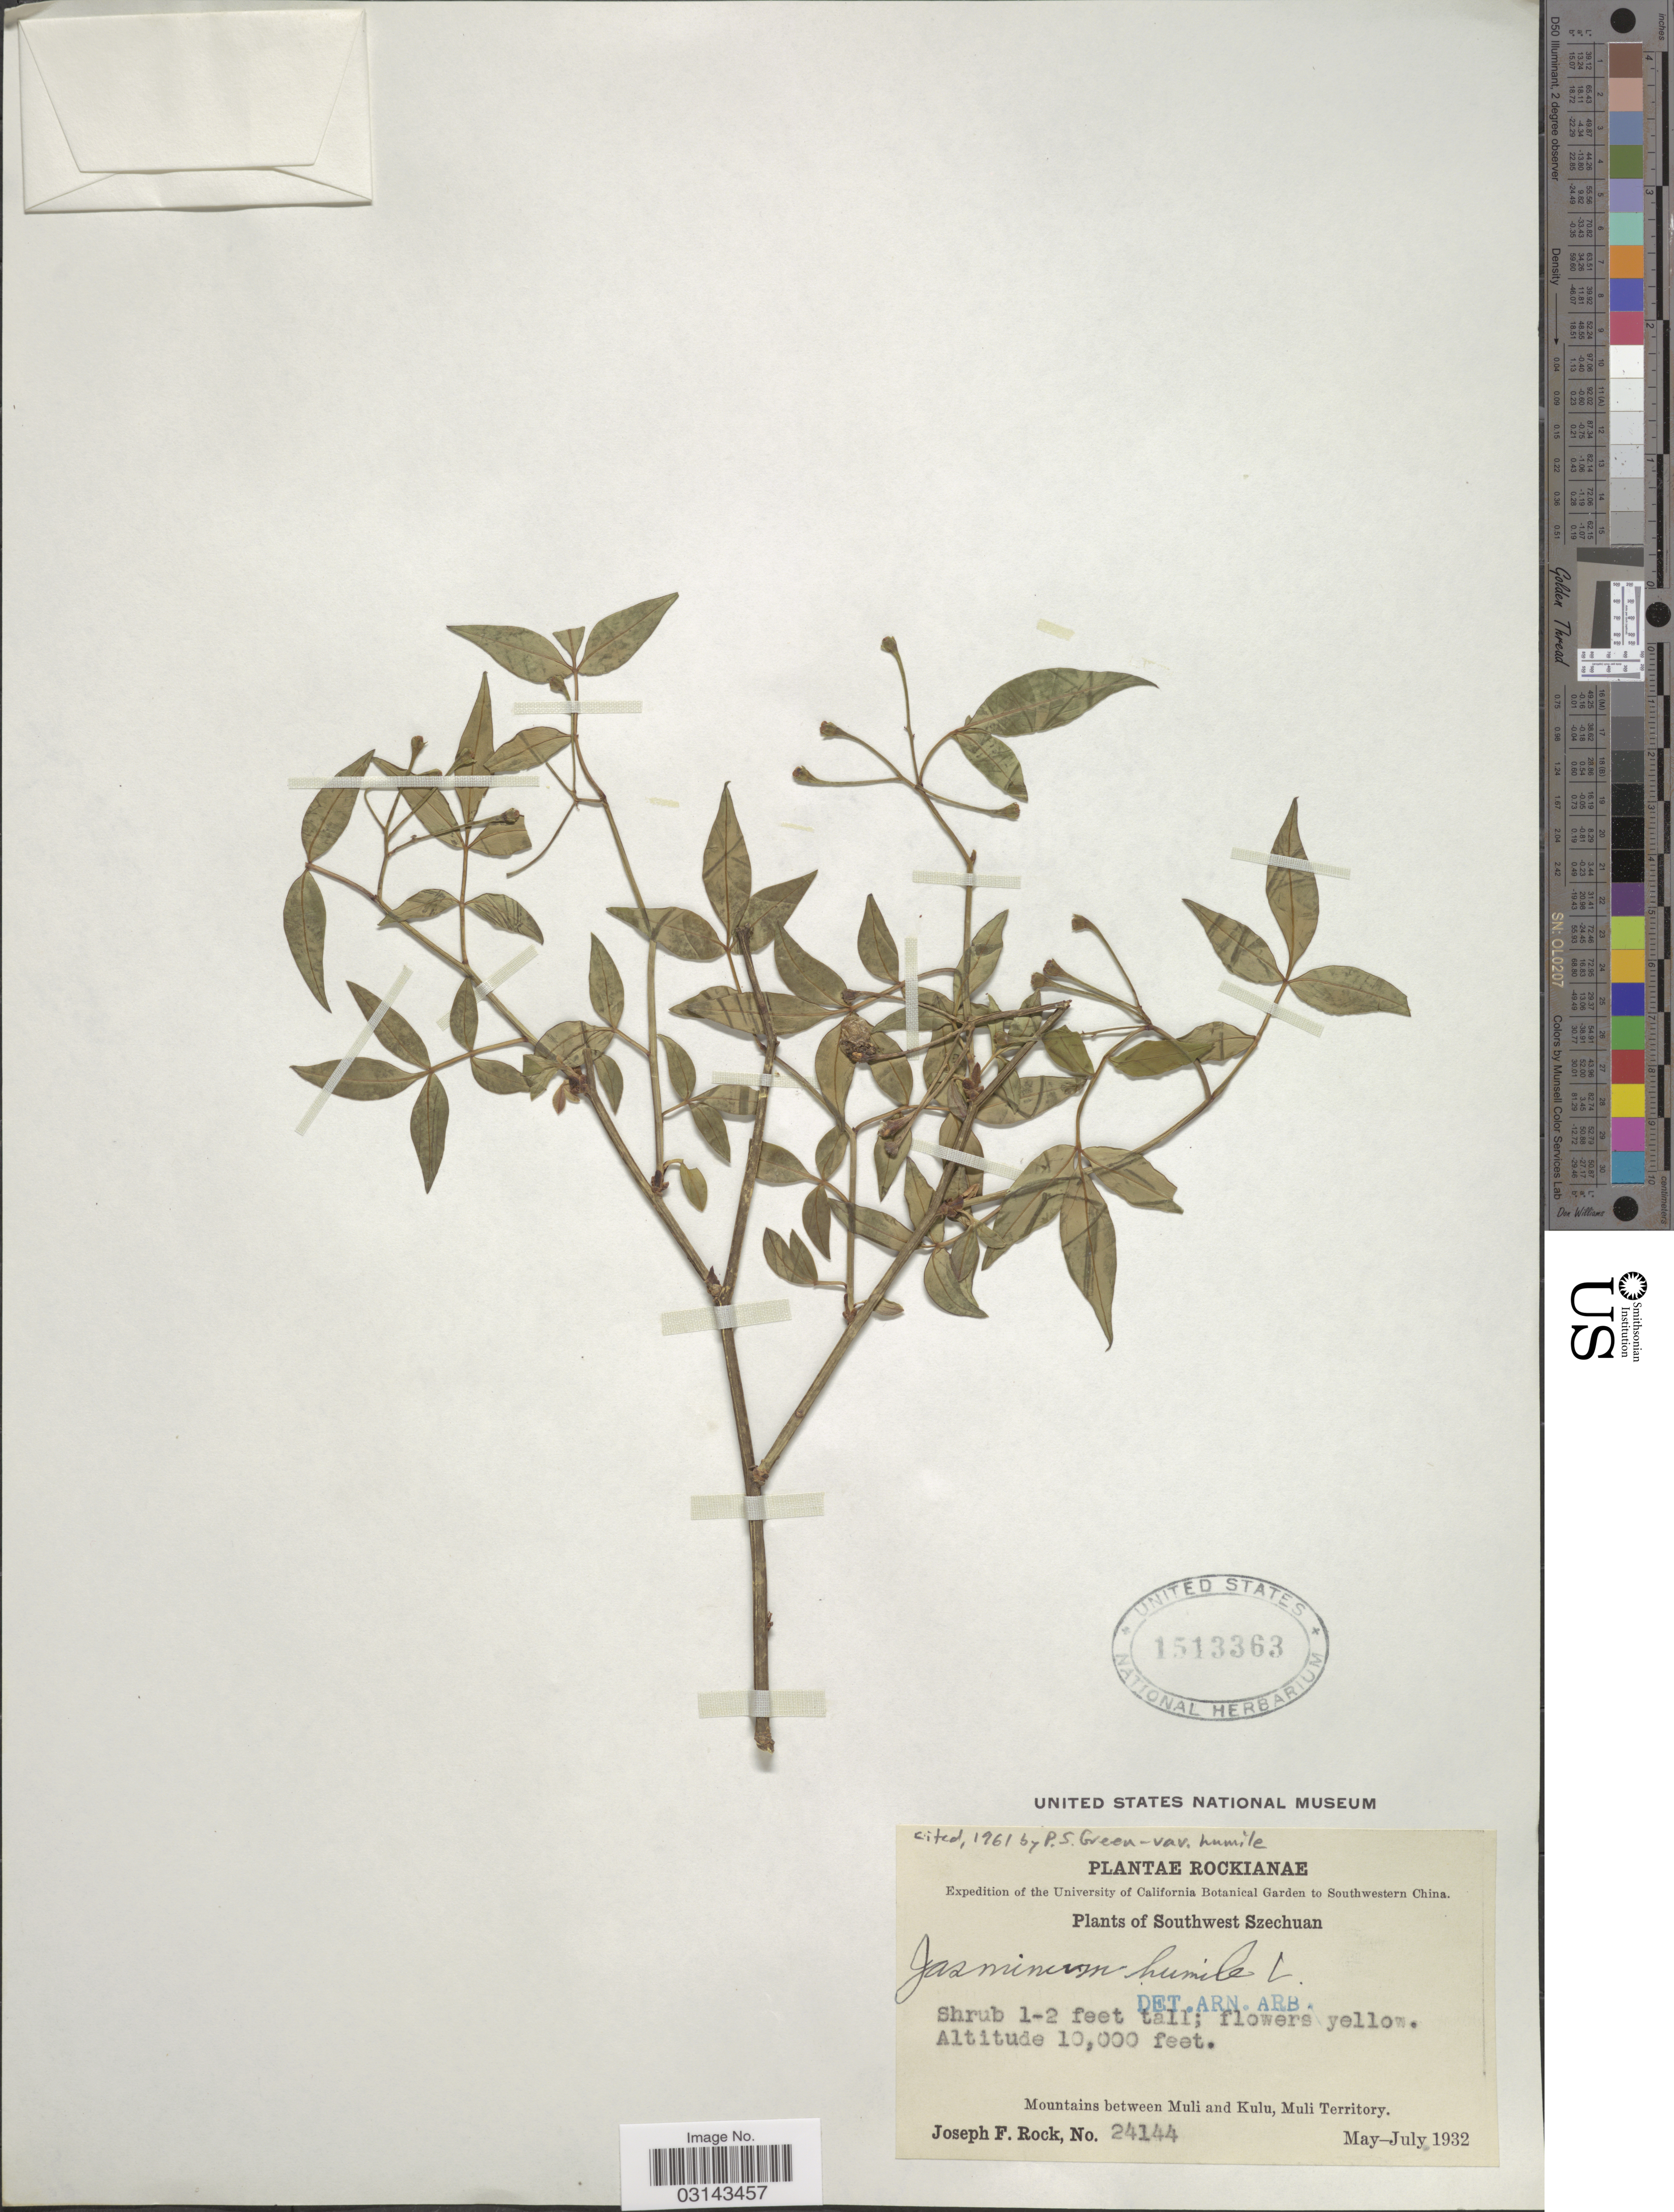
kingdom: Plantae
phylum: Tracheophyta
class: Magnoliopsida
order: Lamiales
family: Oleaceae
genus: Jasminum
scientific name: Jasminum humile var. humile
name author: L.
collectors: J. F. Rock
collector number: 24144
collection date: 1932-05/1932-07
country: China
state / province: Sichuan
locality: Southwestern China. Southwest Szechuan. Mountains between Muli and Kulu, Muli Territory.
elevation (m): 3048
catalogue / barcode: US 1513363